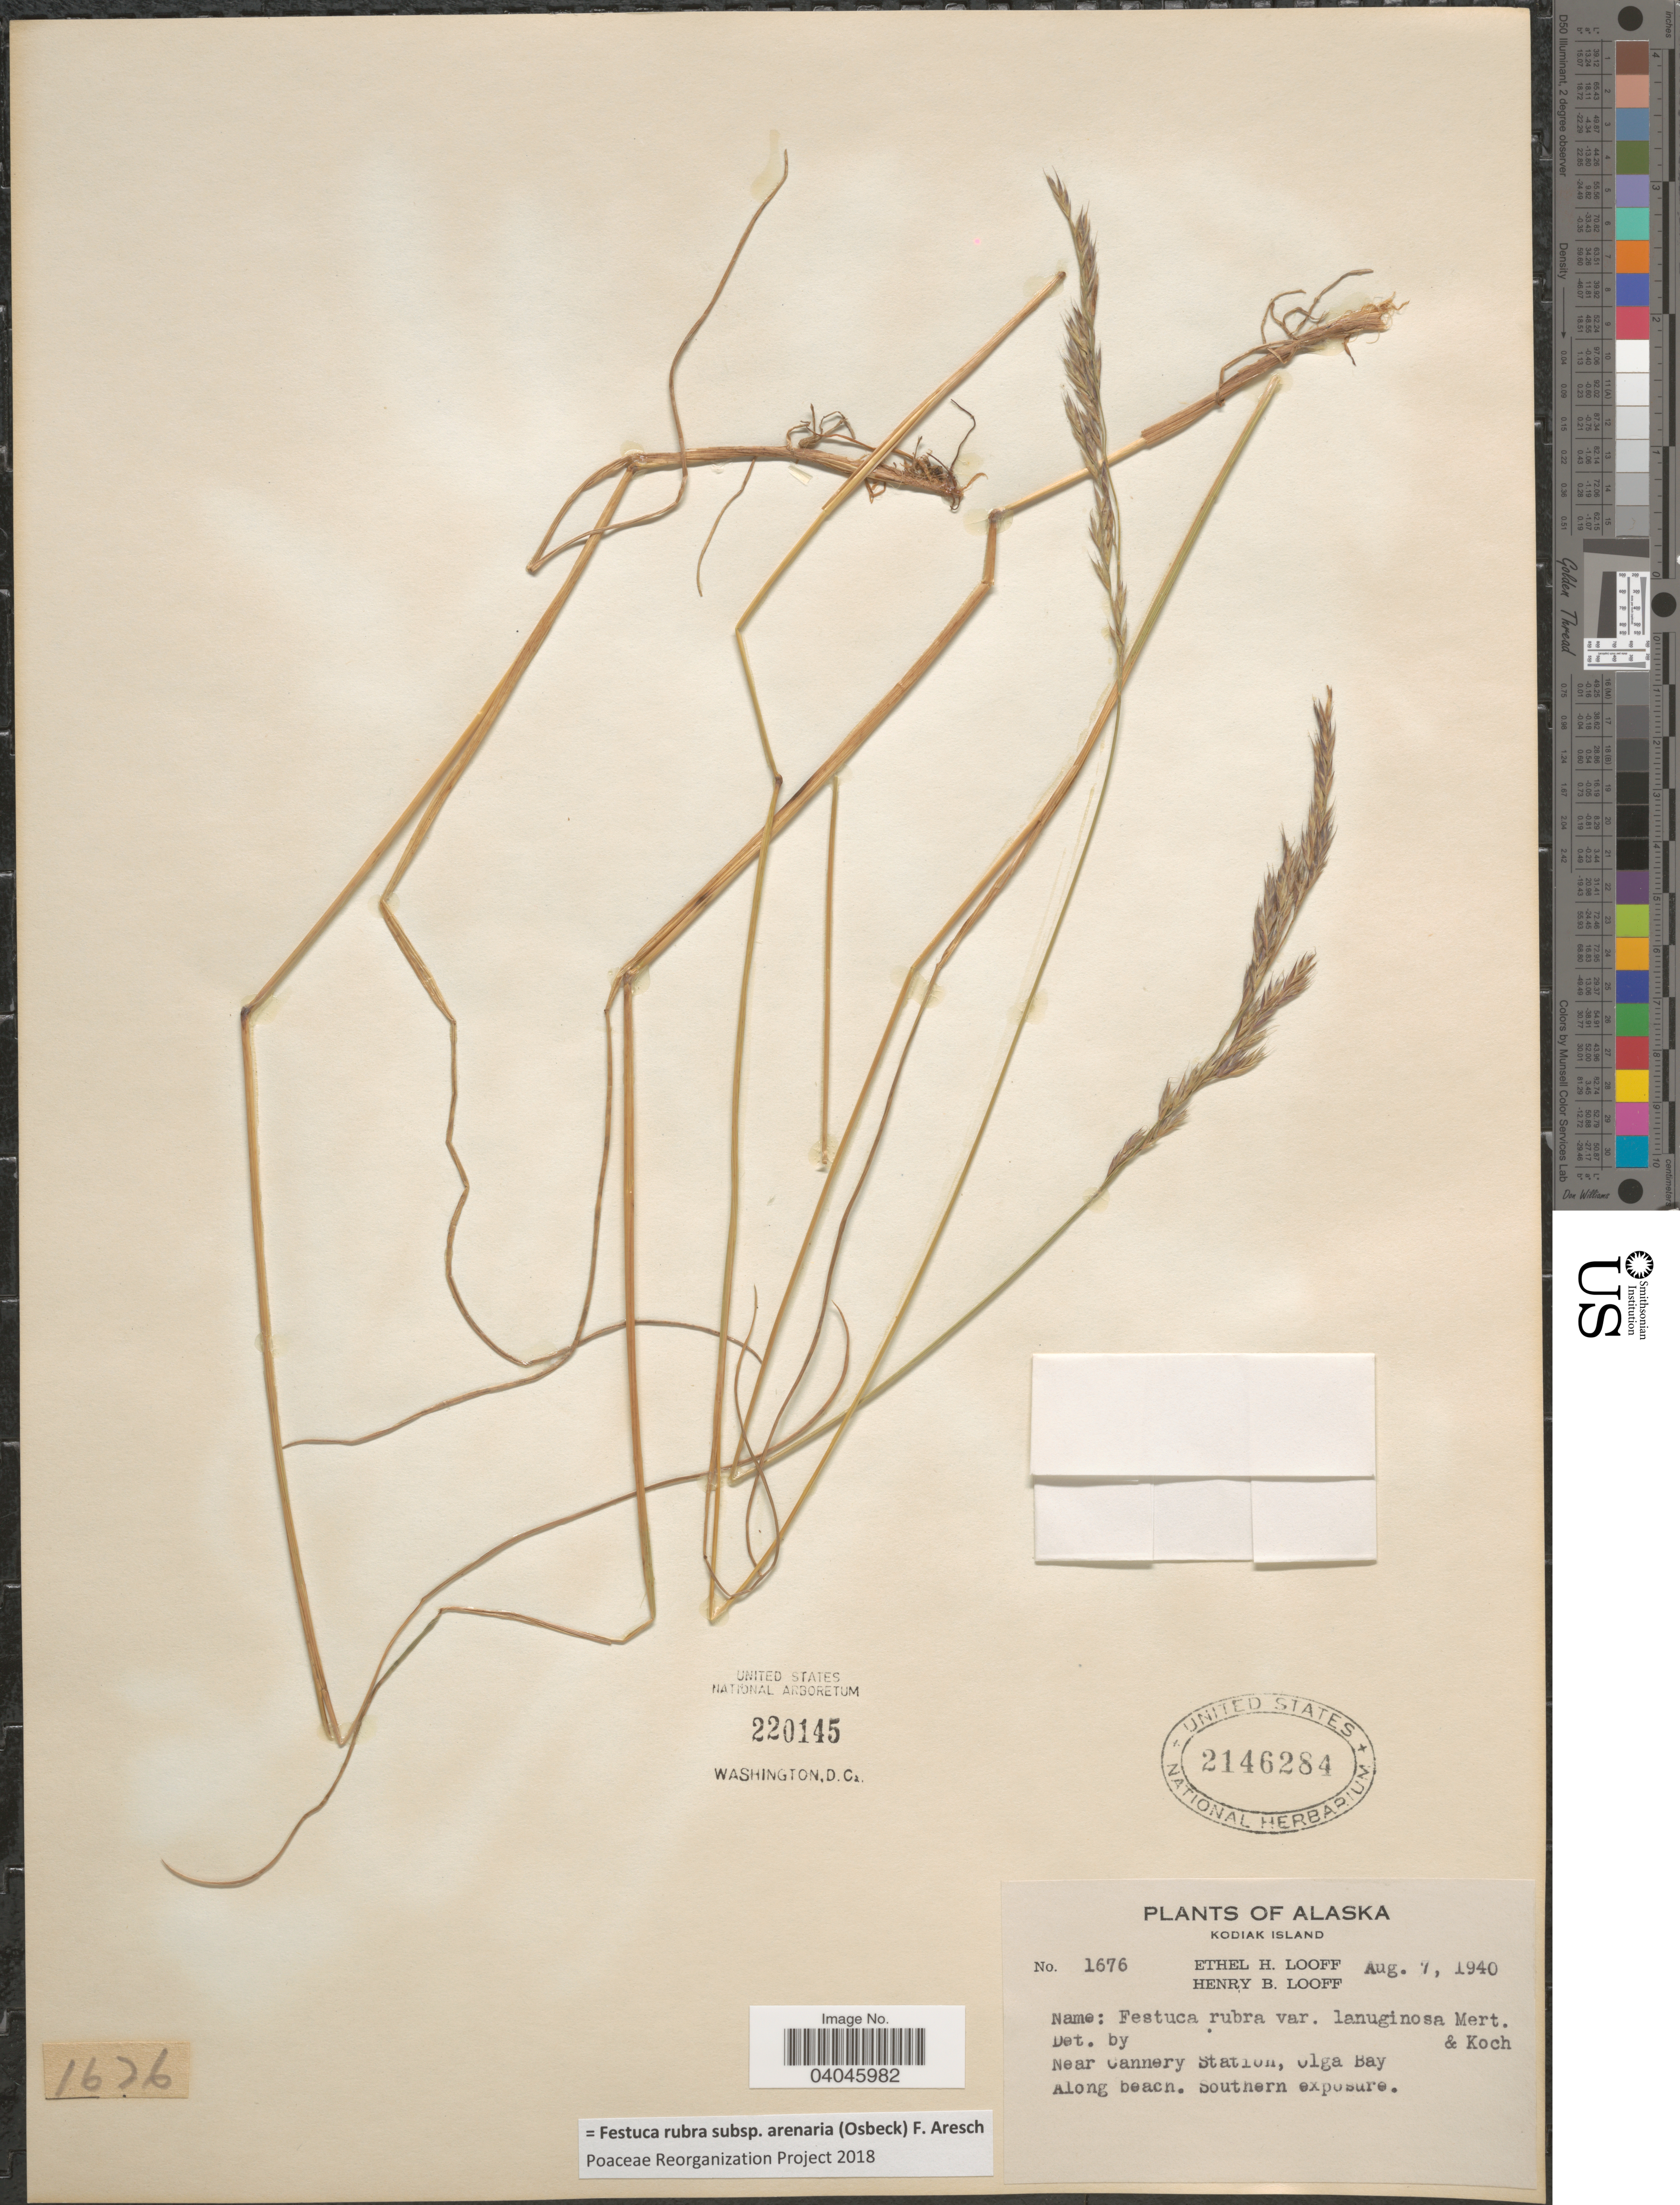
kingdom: Plantae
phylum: Tracheophyta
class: Liliopsida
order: Poales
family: Poaceae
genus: Festuca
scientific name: Festuca rubra subsp. arenaria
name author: (Osbeck) F. Aresch.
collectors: E. Looff & H. Looff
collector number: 1676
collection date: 1940-08-07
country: United States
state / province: Alaska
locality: Kodiak Island. Near Cannery Station, Olga Bay. Along beach, Southern exposure.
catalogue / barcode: US 2146284